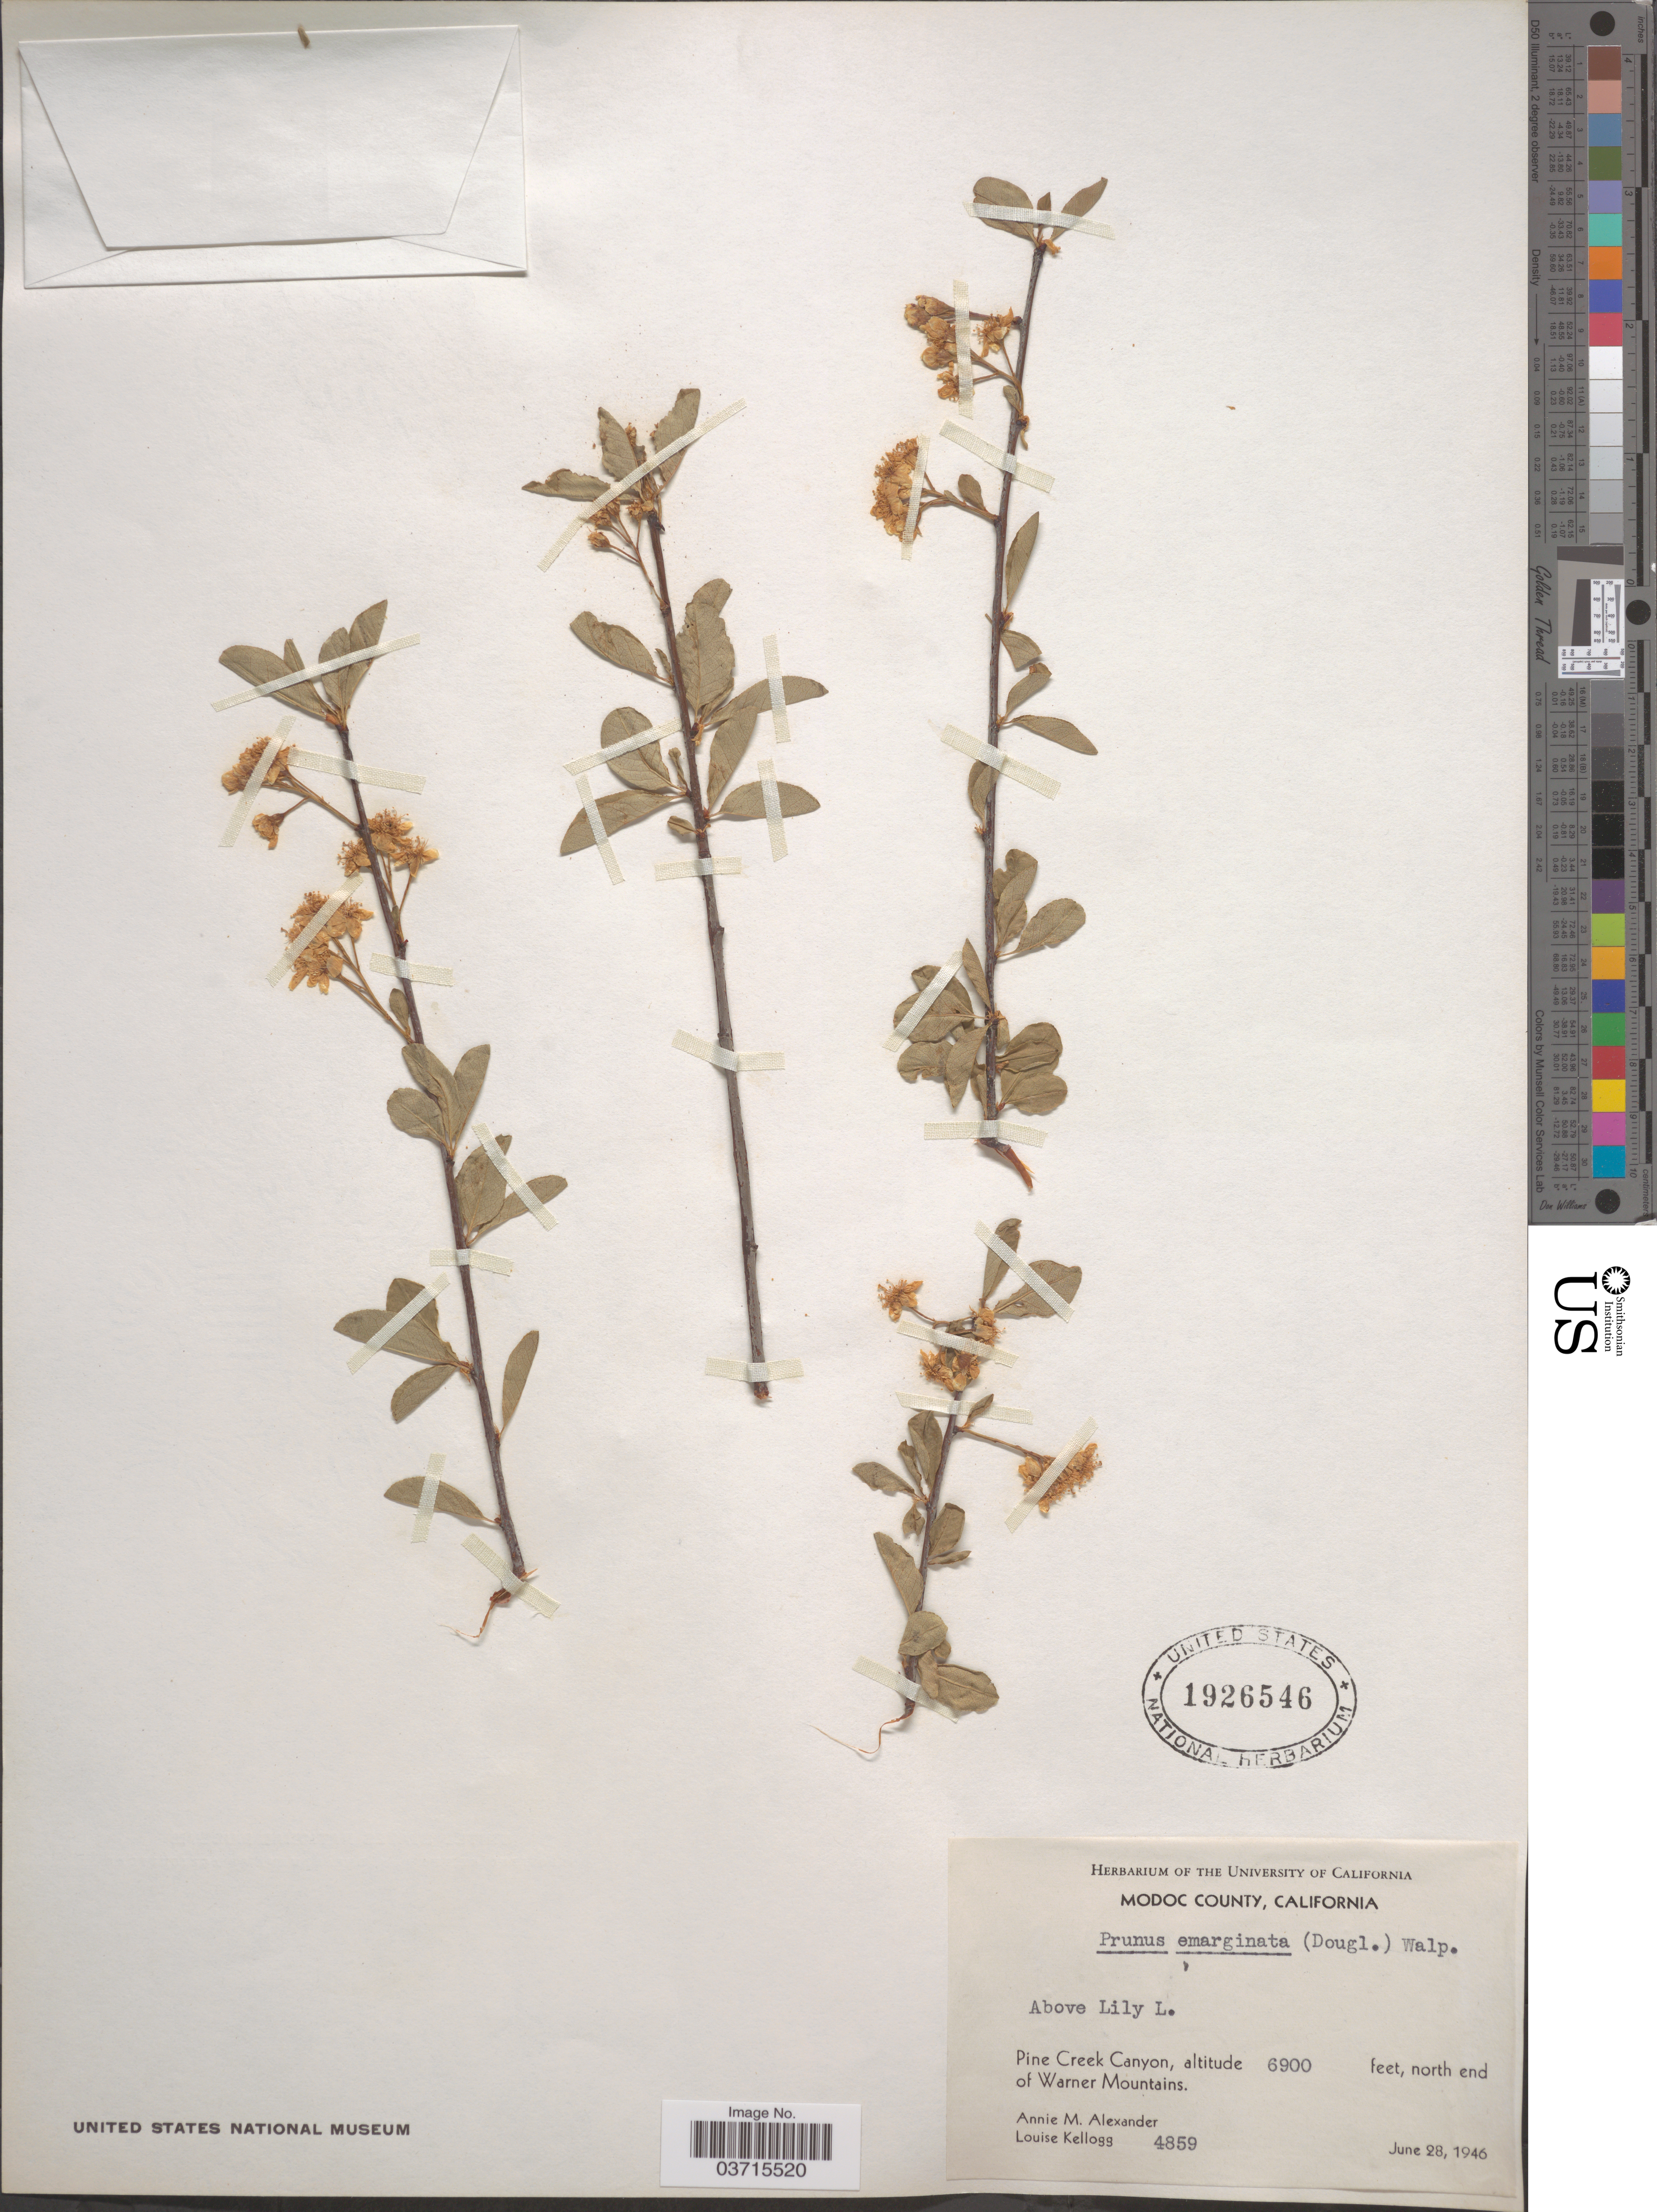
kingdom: Plantae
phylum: Tracheophyta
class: Magnoliopsida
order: Rosales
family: Rosaceae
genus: Prunus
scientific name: Prunus emarginata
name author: (Douglas ex Hook.) Eaton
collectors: A. M. Alexander & L. Kellogg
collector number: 4859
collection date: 1946-06-28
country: United States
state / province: California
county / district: Modoc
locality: Above Lily L. Modoc County. Pine Creek Canyon, north end of Warner Mountains.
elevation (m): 2103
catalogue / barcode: US 1926546